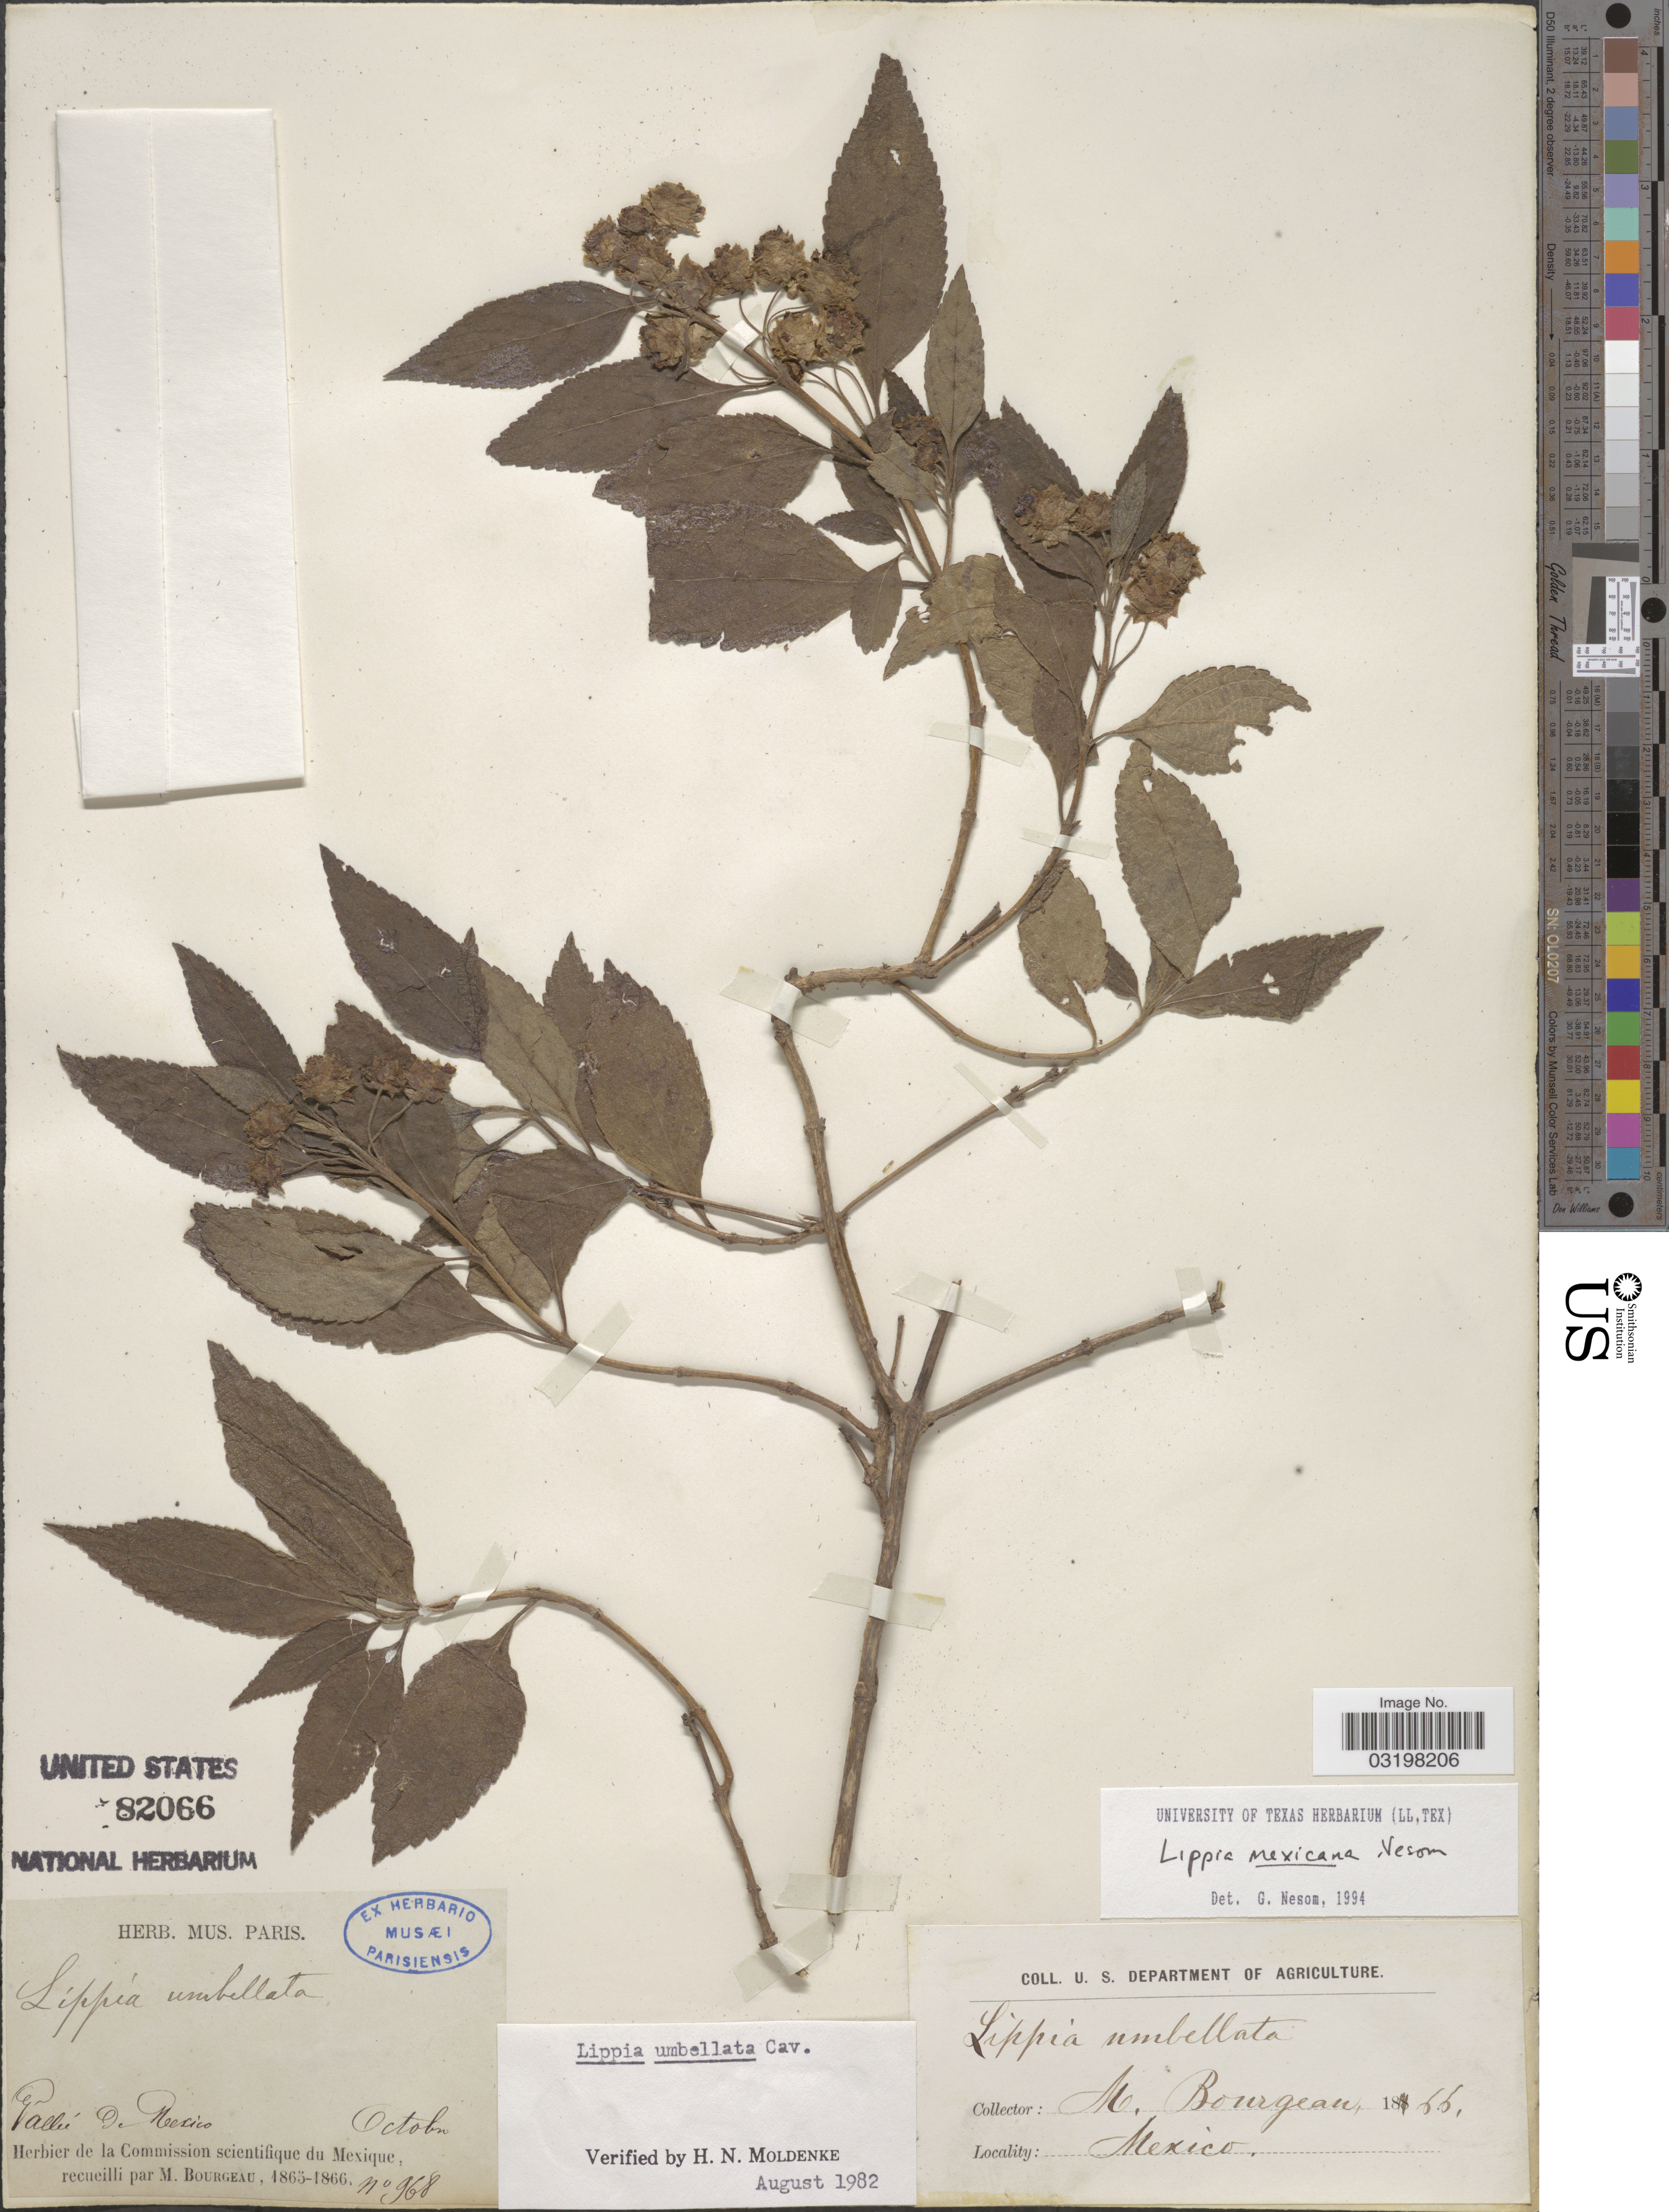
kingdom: Plantae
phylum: Tracheophyta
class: Magnoliopsida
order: Lamiales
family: Verbenaceae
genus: Lippia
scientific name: Lippia mexicana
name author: G.L. Nesom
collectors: M. Bourgeau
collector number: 968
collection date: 1865-10/1866-10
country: Mexico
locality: Valleé de Mexico.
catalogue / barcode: US 82066